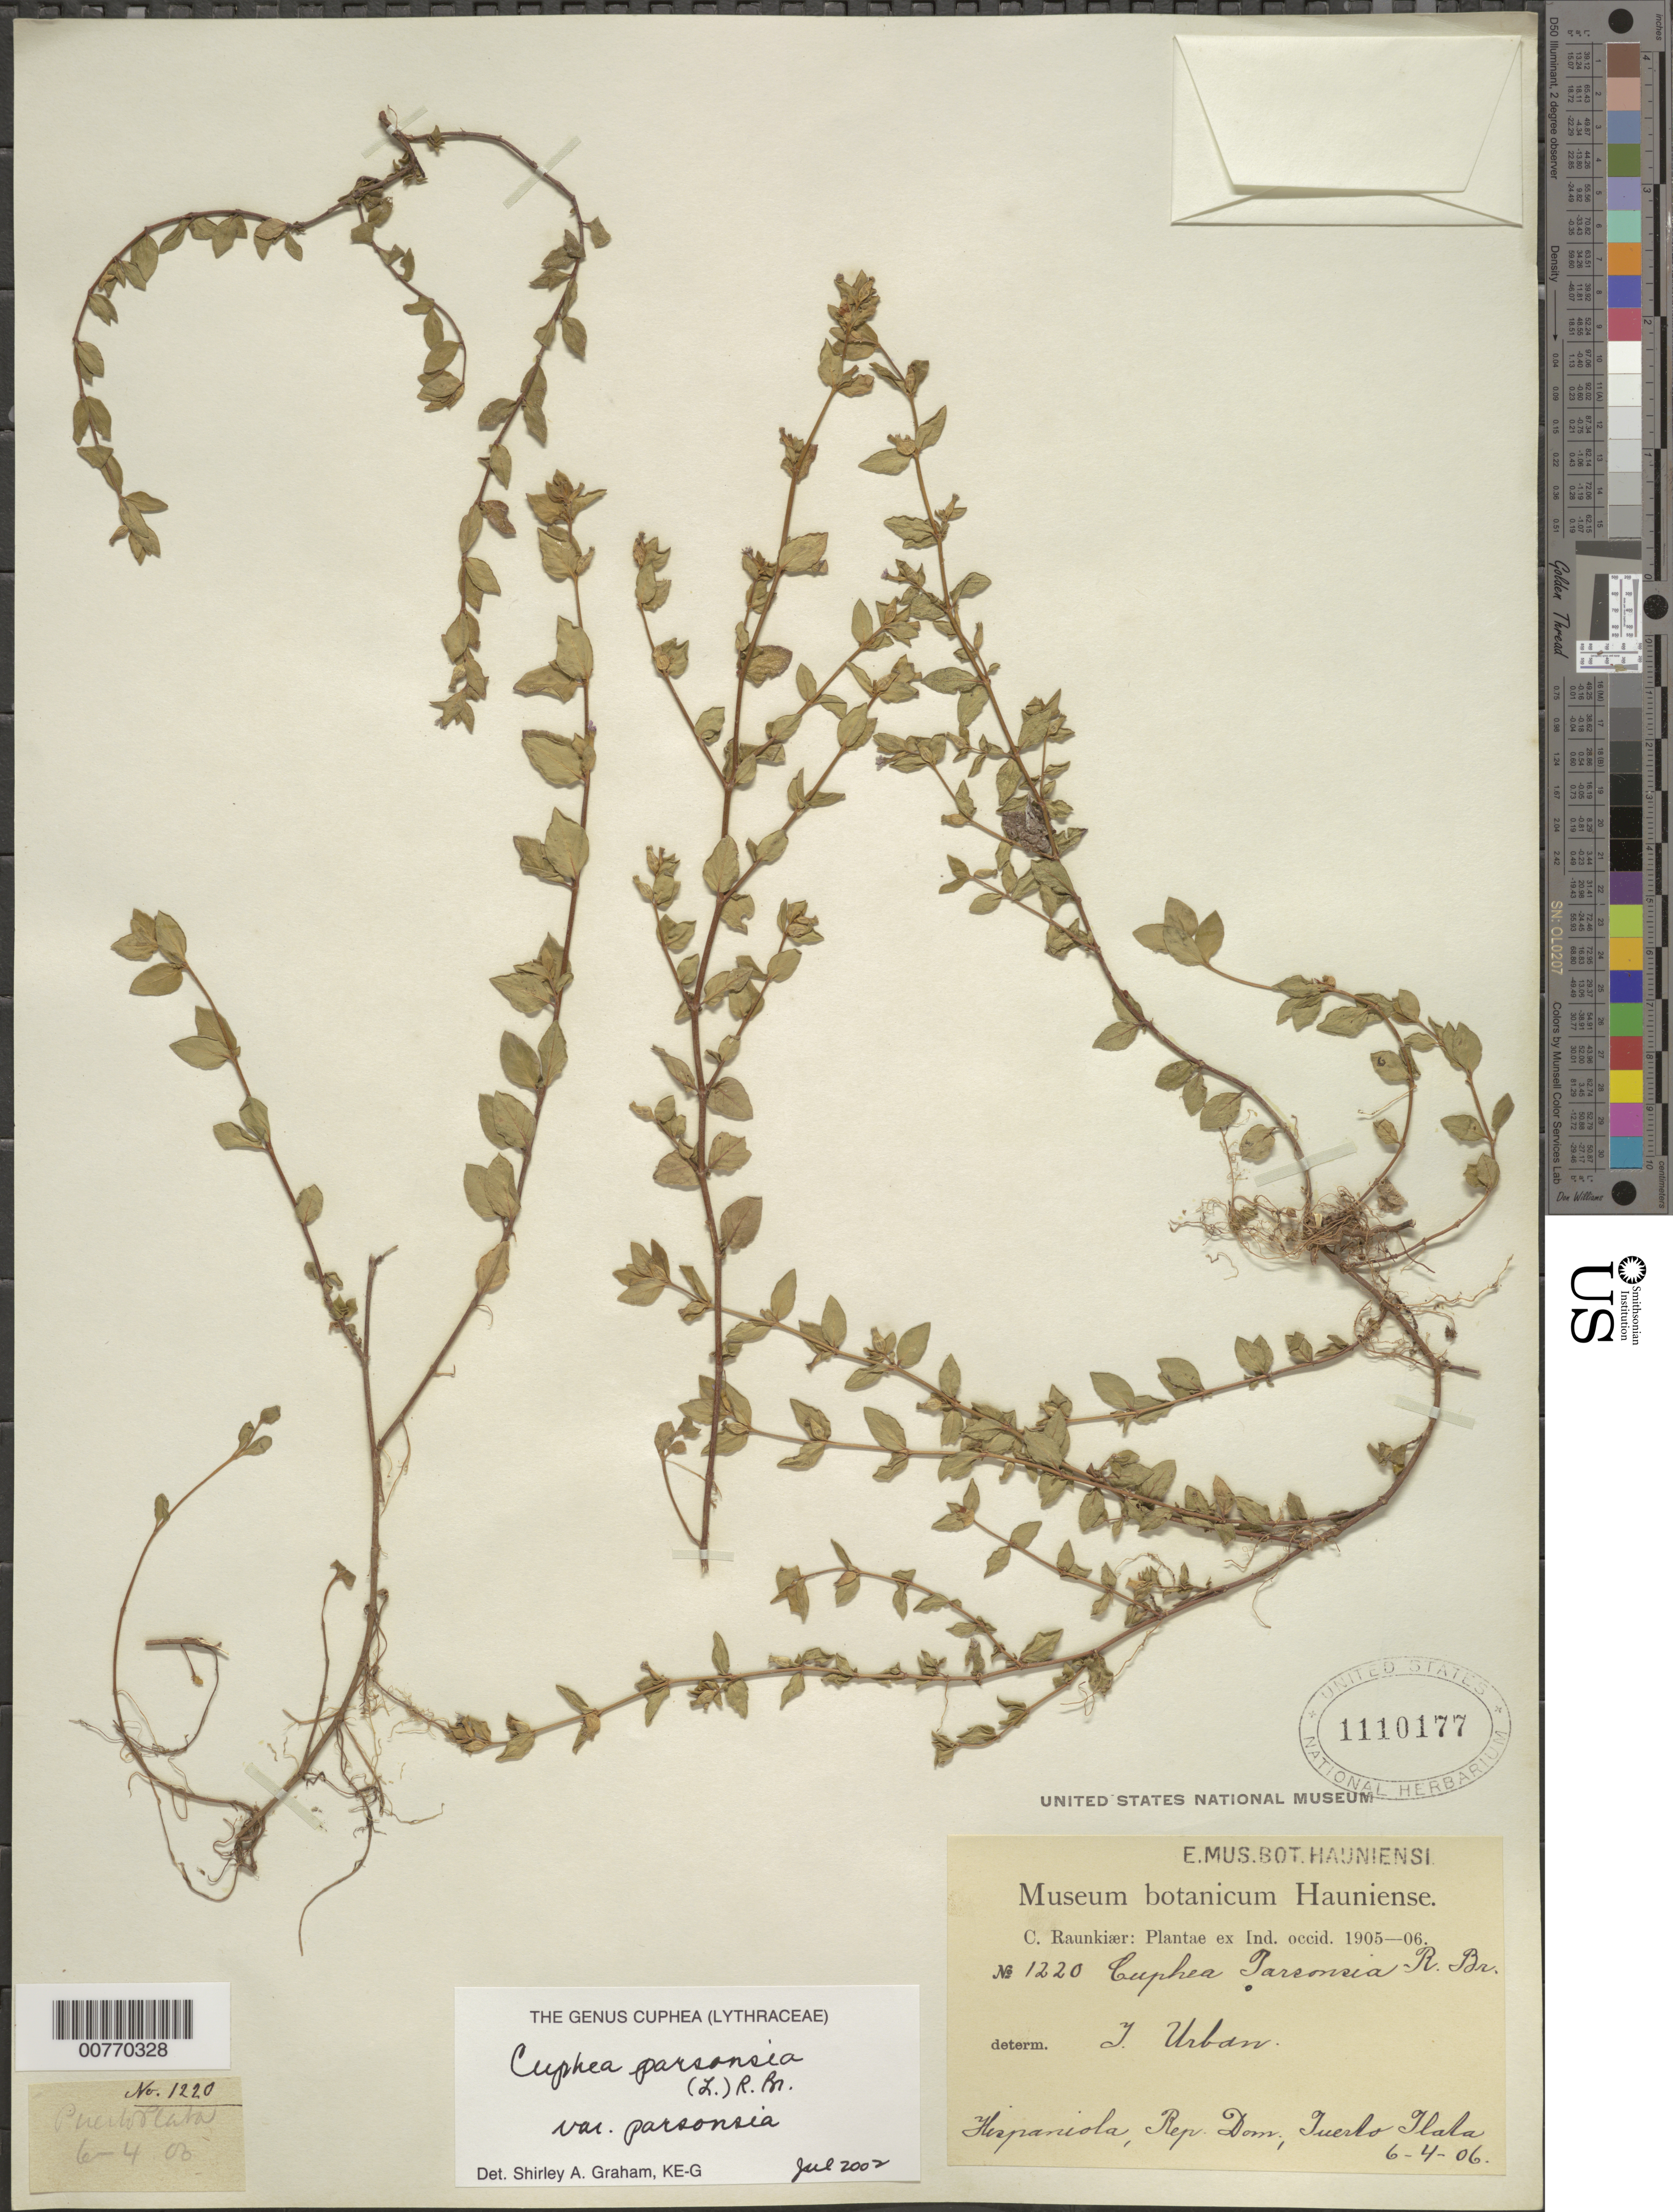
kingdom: Plantae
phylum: Tracheophyta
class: Magnoliopsida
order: Myrtales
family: Lythraceae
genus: Cuphea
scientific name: Cuphea parsonsia var. parsonsia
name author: (L.) R. Br. ex Steud.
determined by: Graham, Shirley Ann Tousch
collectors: C. C. Raunkiaer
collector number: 1220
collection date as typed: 06 Apr 1906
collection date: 1906-04-06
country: Dominican Republic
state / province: Puerto Plata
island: Hispaniola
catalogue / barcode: US 1110177